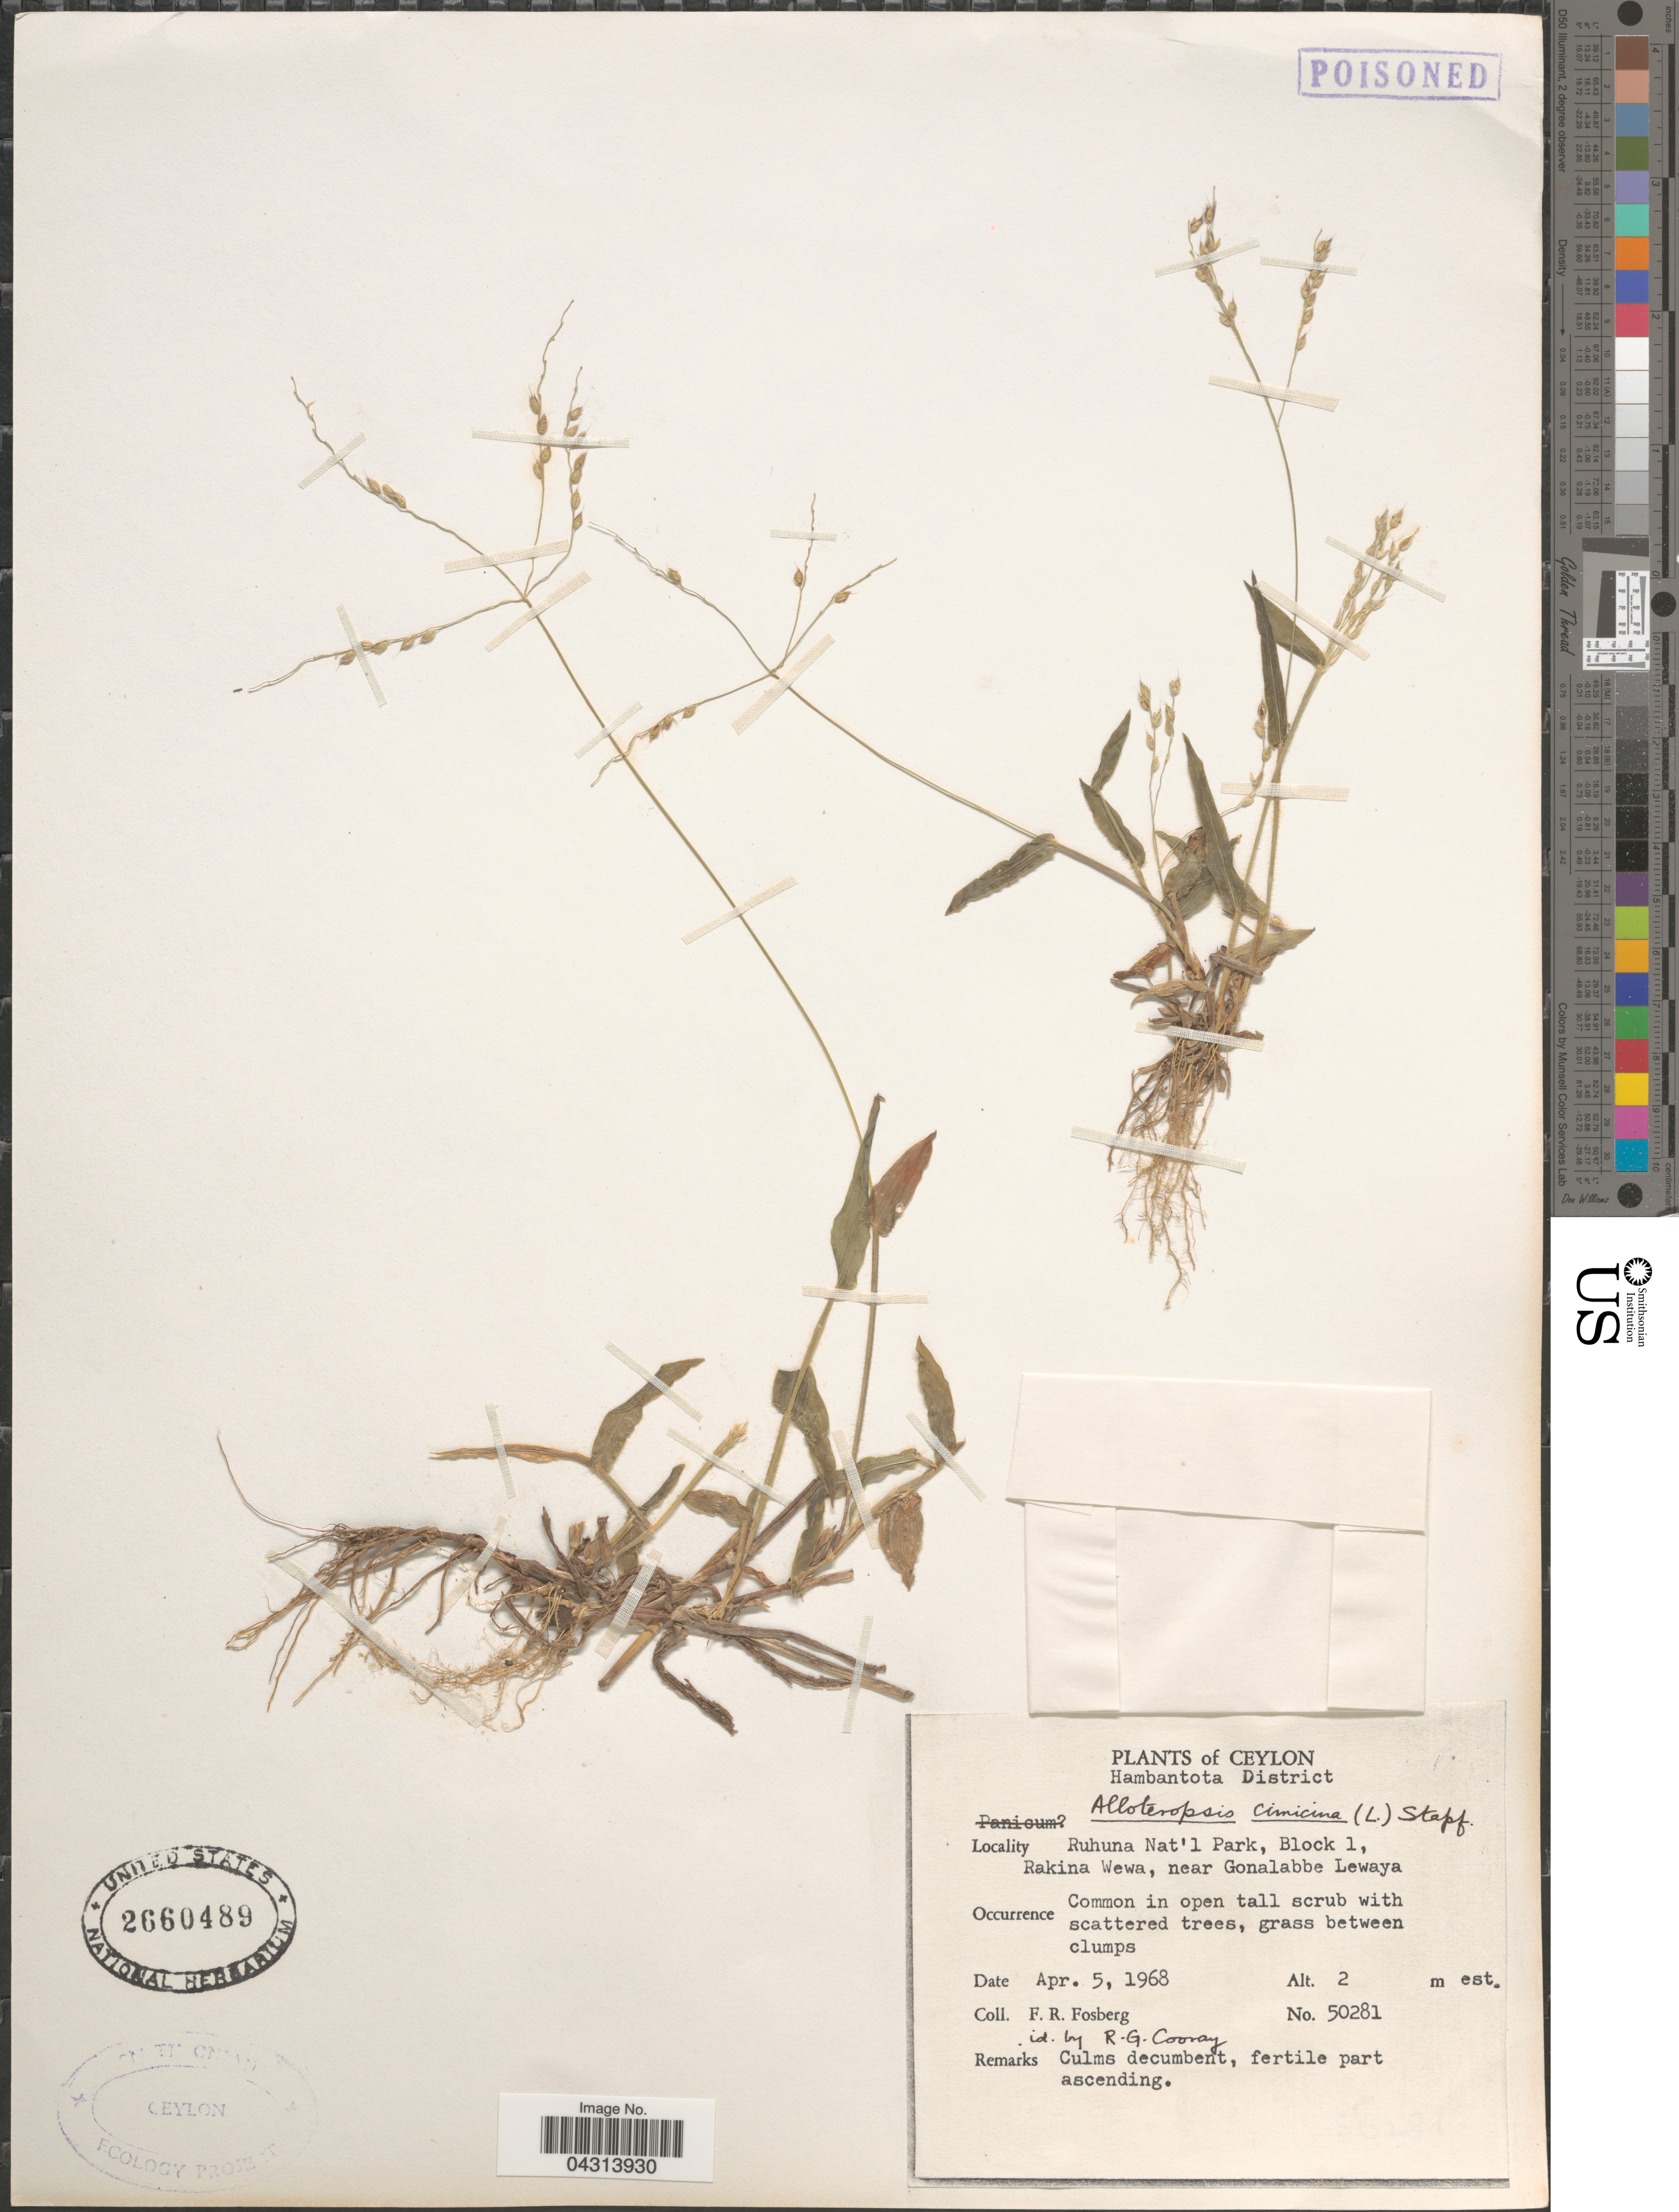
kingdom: Plantae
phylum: Tracheophyta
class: Liliopsida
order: Poales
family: Poaceae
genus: Alloteropsis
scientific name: Alloteropsis cimicina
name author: (L.) Stapf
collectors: F. R. Fosberg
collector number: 50281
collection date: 1968-04-05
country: Sri Lanka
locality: Ceylon. Hambantota District. Ruhuna Nat'l Park, Block 1, Rakina Wewa, near Gonalabbe Lewaya.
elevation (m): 2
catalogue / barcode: US 2660489